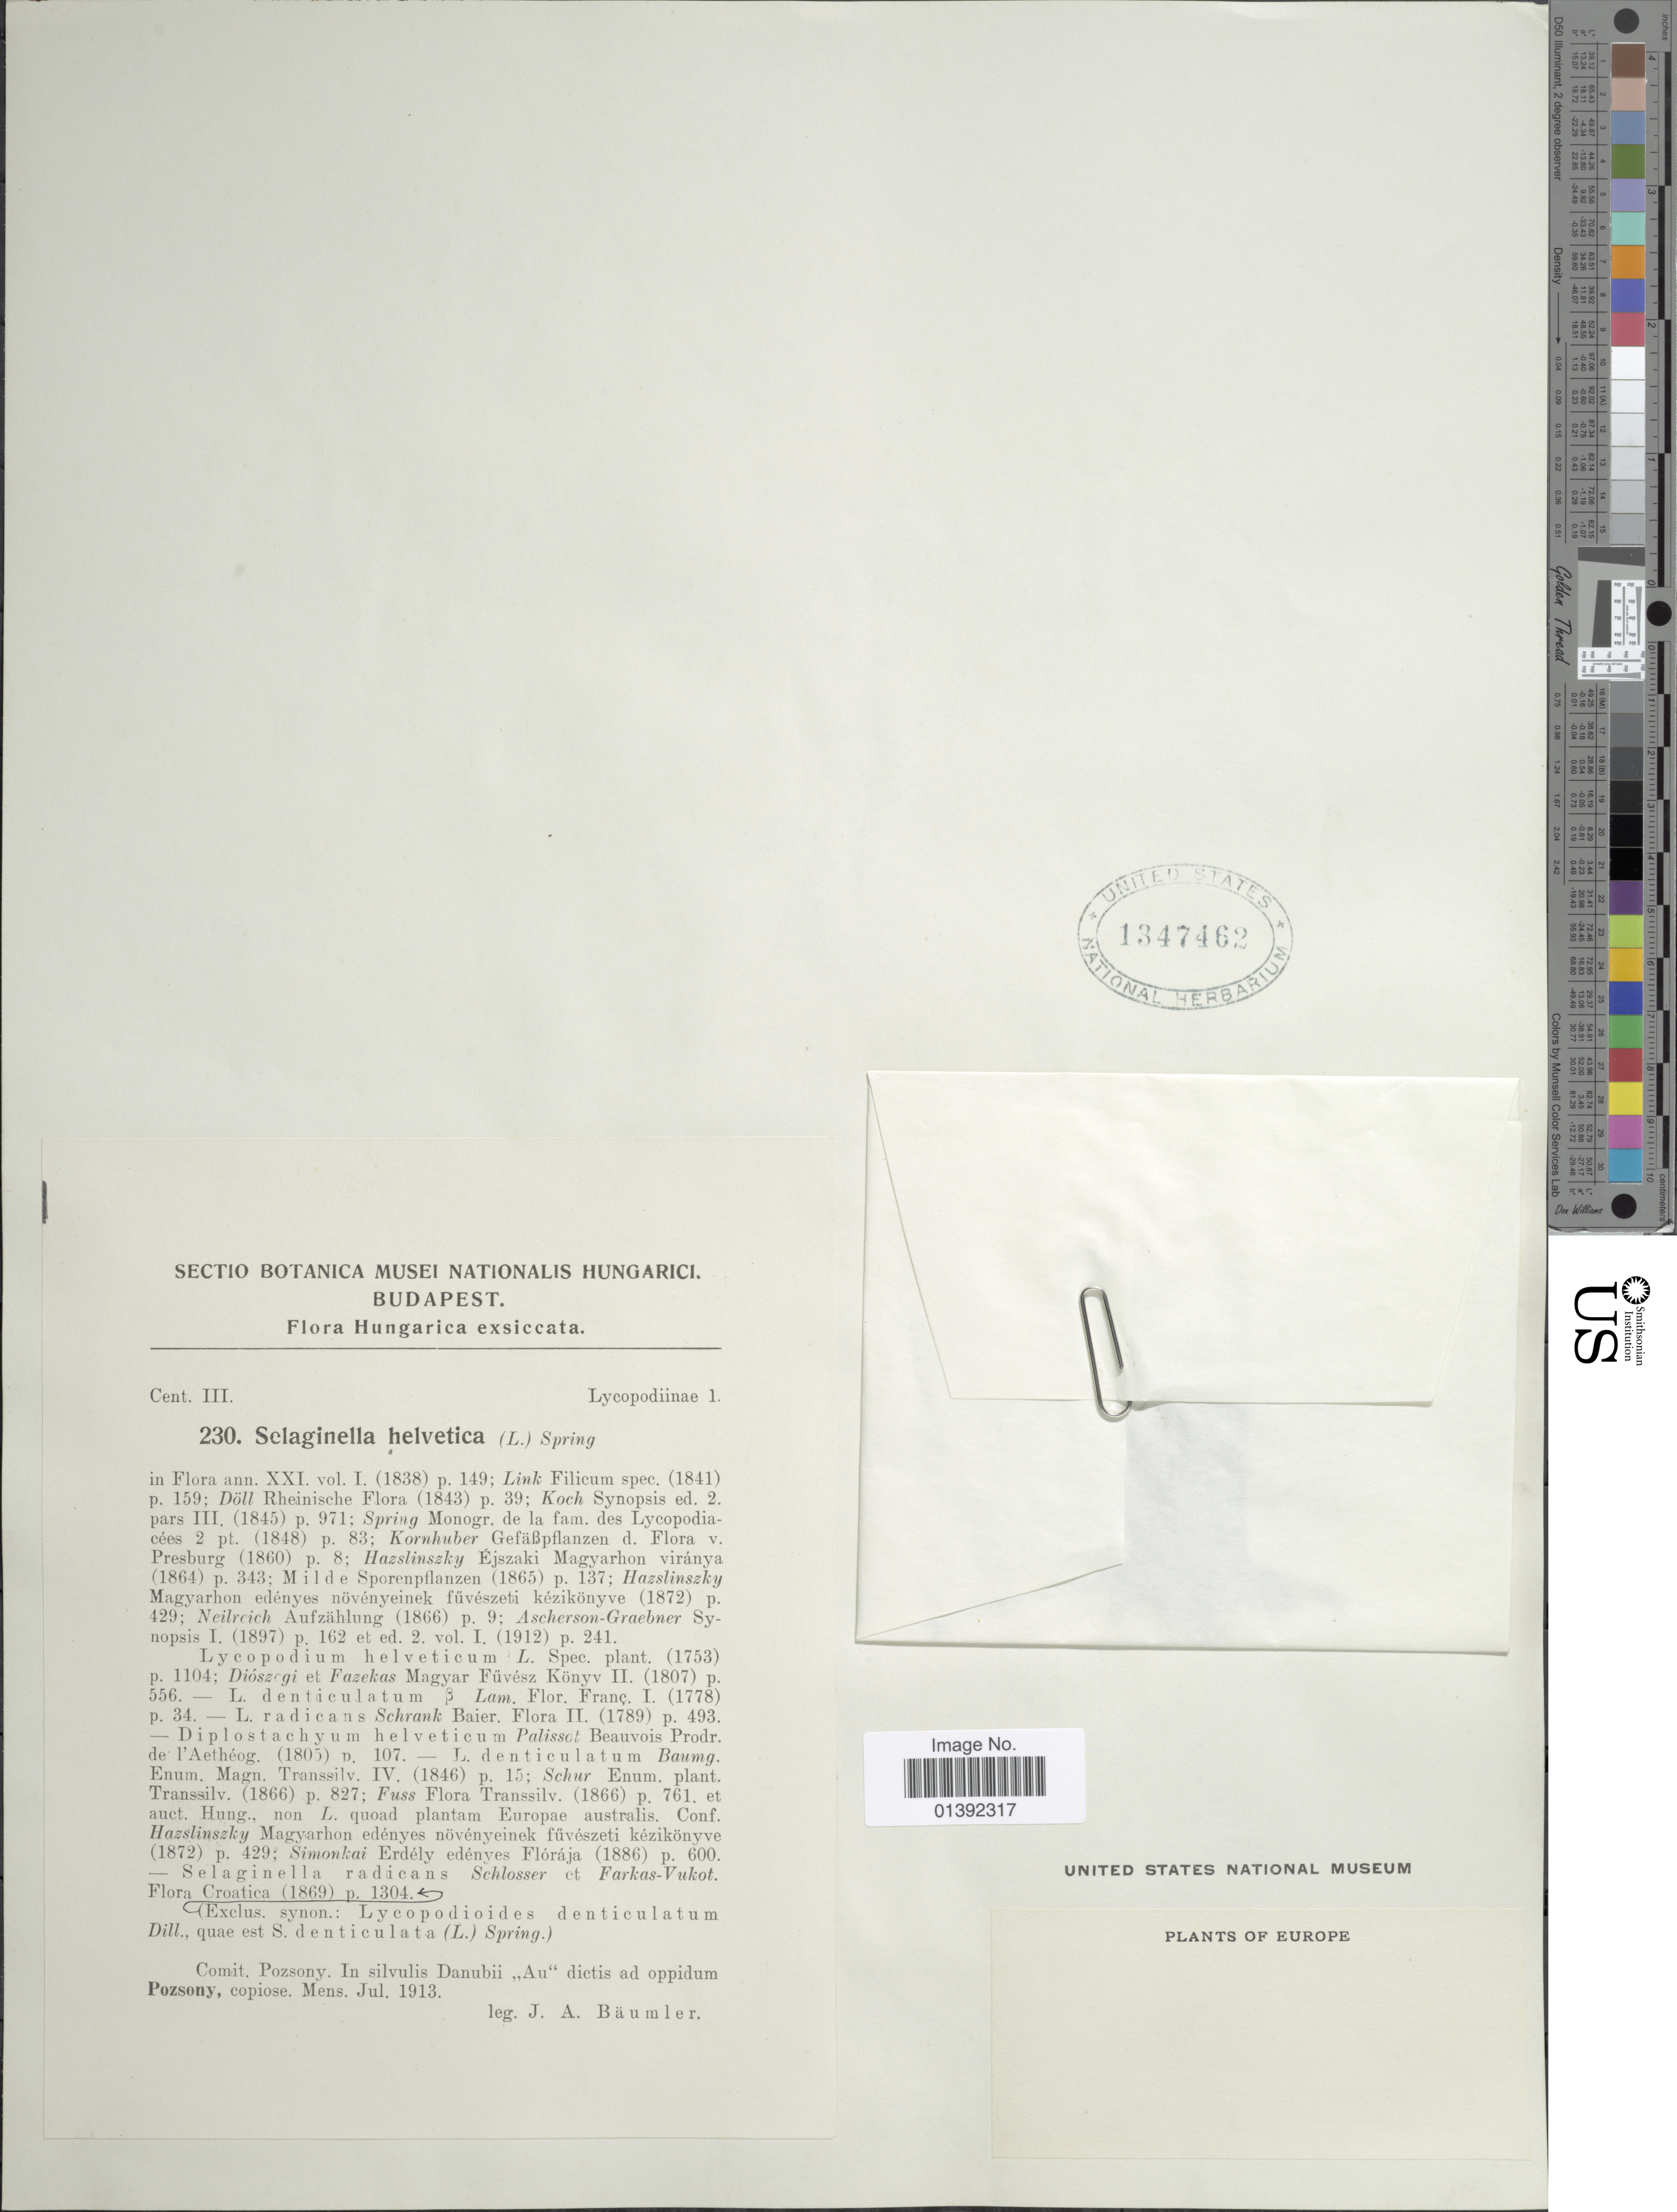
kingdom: Plantae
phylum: Tracheophyta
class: Lycopodiopsida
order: Selaginellales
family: Selaginellaceae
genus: Selaginella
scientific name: Selaginella helvetica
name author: (L.) Spring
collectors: J. Baumler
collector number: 230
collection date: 1913-07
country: Hungary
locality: Comit. Pozsony, in silvus Danubii "Au" dictis ad oppidum Pozsony, copiose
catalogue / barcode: US 1347462